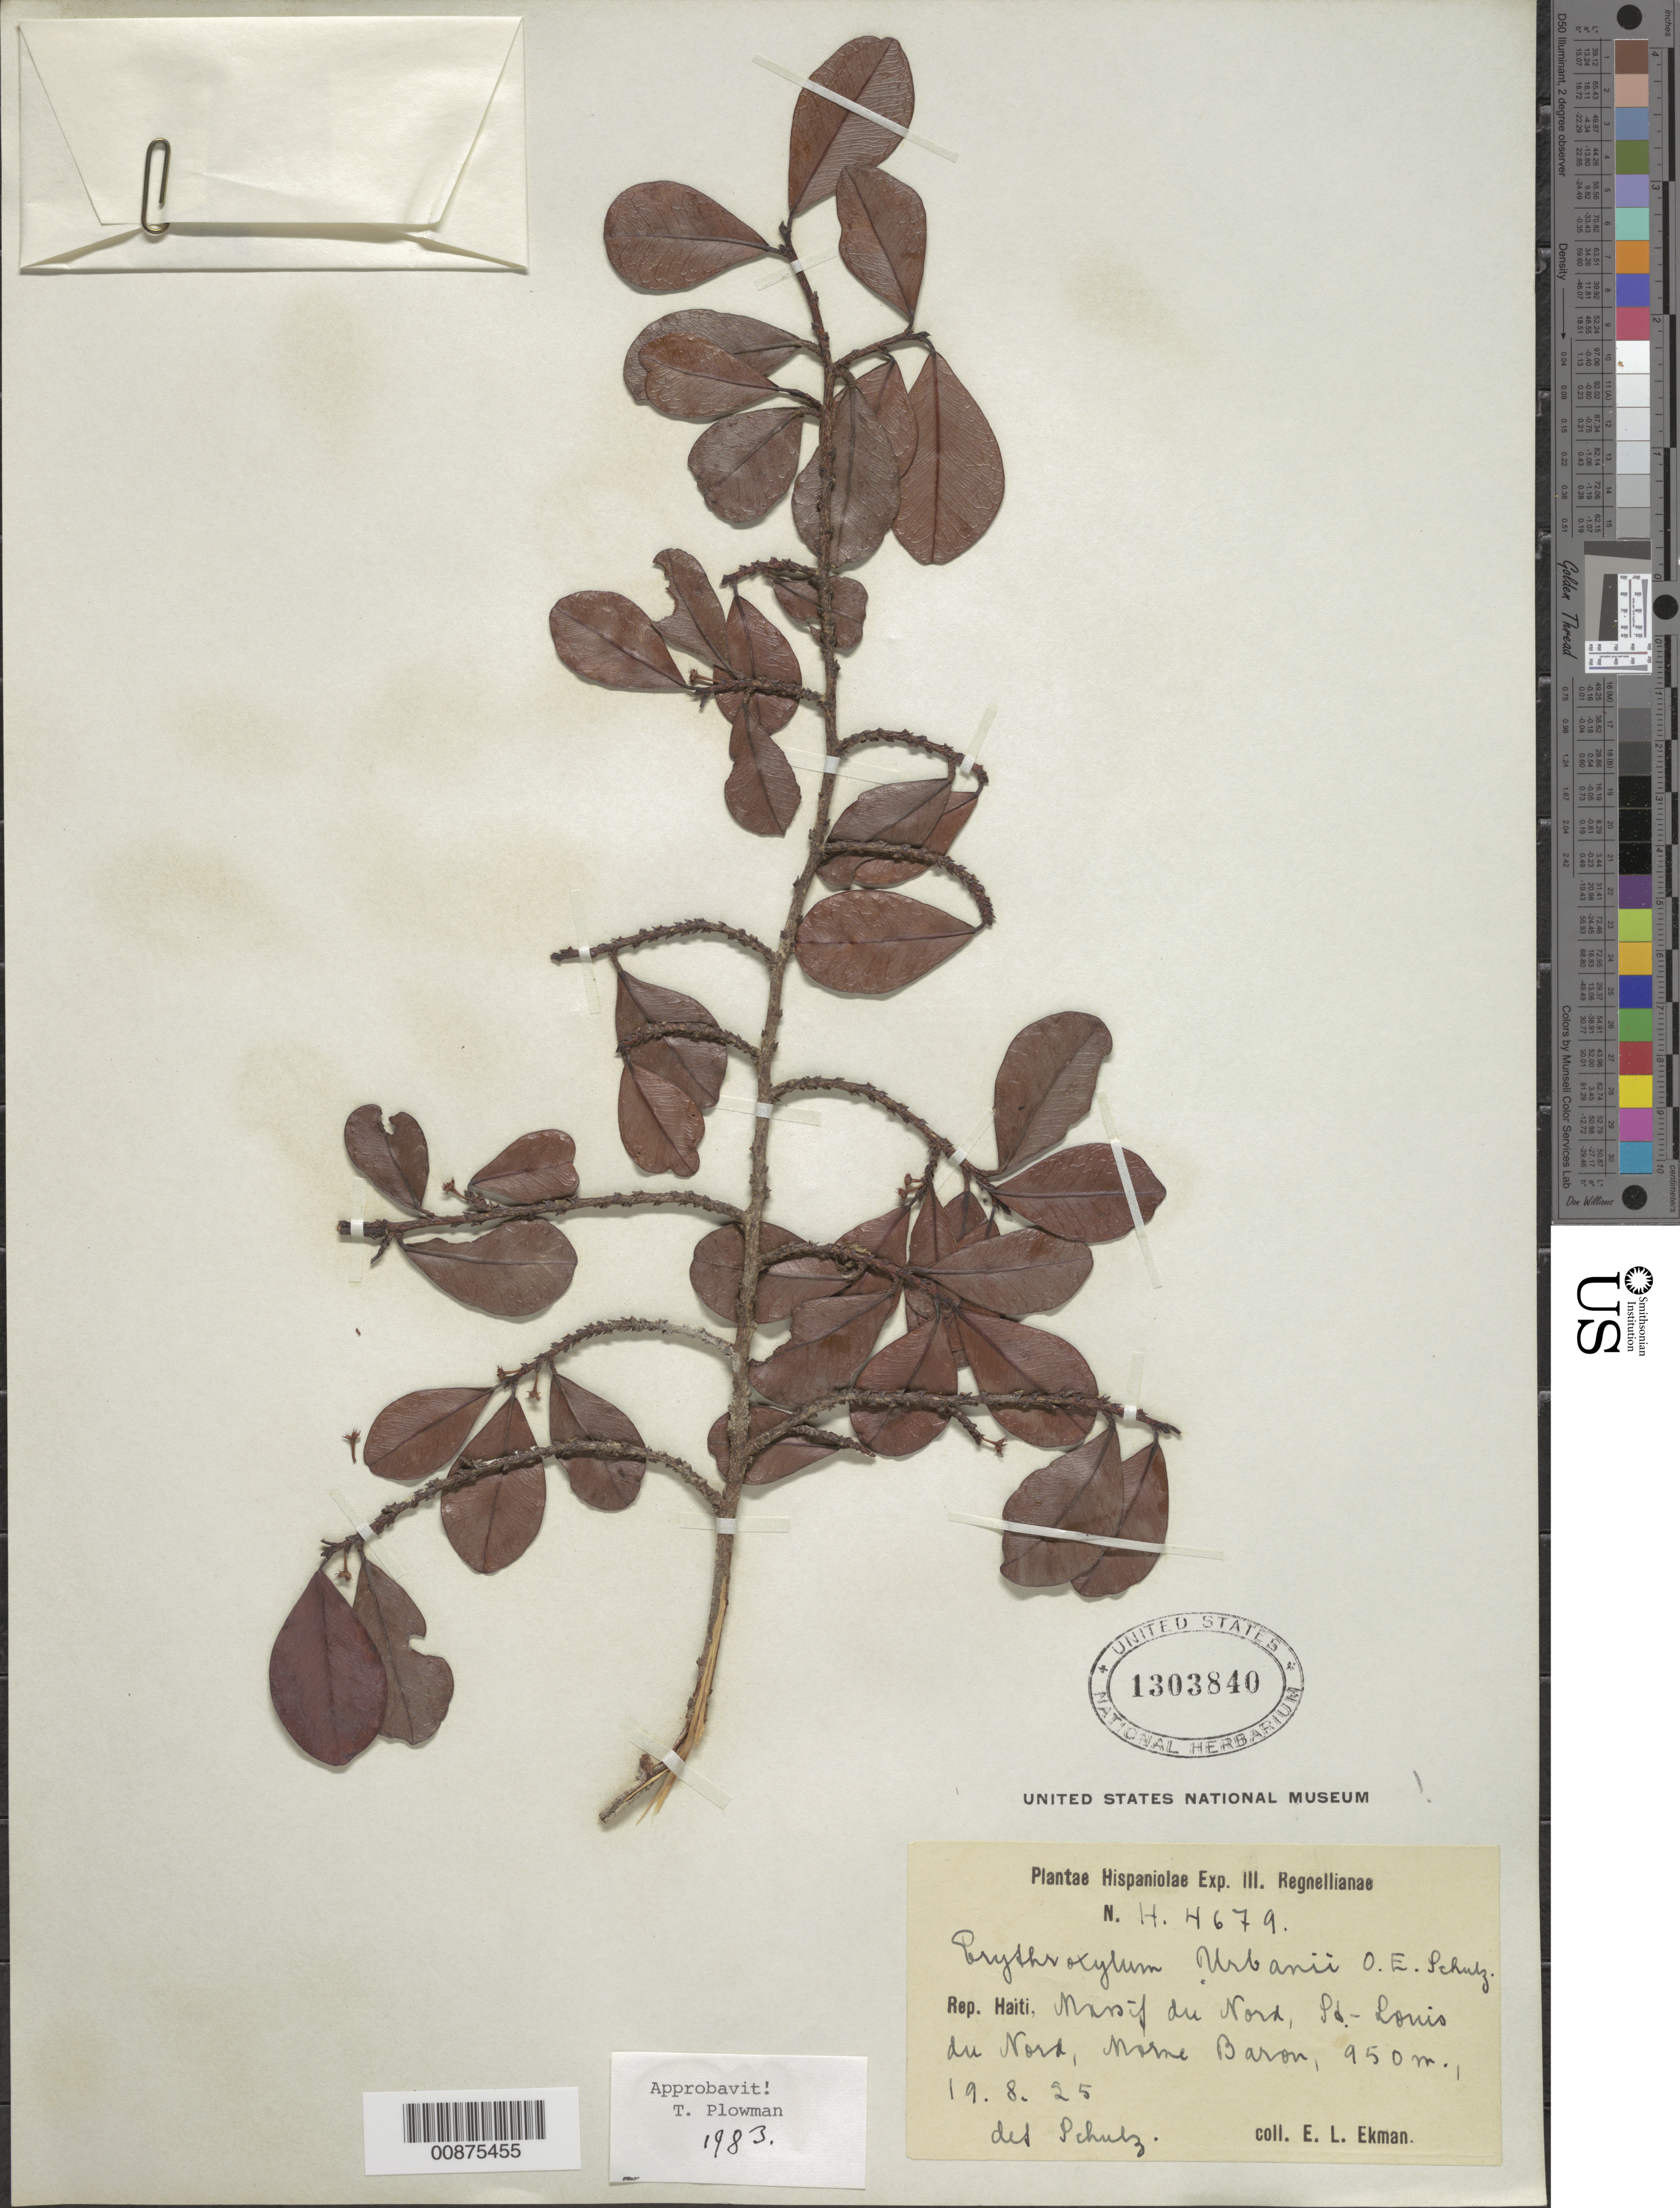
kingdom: Plantae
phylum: Tracheophyta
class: Magnoliopsida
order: Malpighiales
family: Erythroxylaceae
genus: Erythroxylum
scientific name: Erythroxylum urbanii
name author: O.E. Schulz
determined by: Plowman, Timothy C.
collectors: E. L. Ekman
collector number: H 4679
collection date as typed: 19 Aug 1925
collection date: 1925-08-19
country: Haiti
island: Hispaniola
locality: Massif du Nord, St.Louis du Nord, Morne Baron.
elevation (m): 950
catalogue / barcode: US 1303840